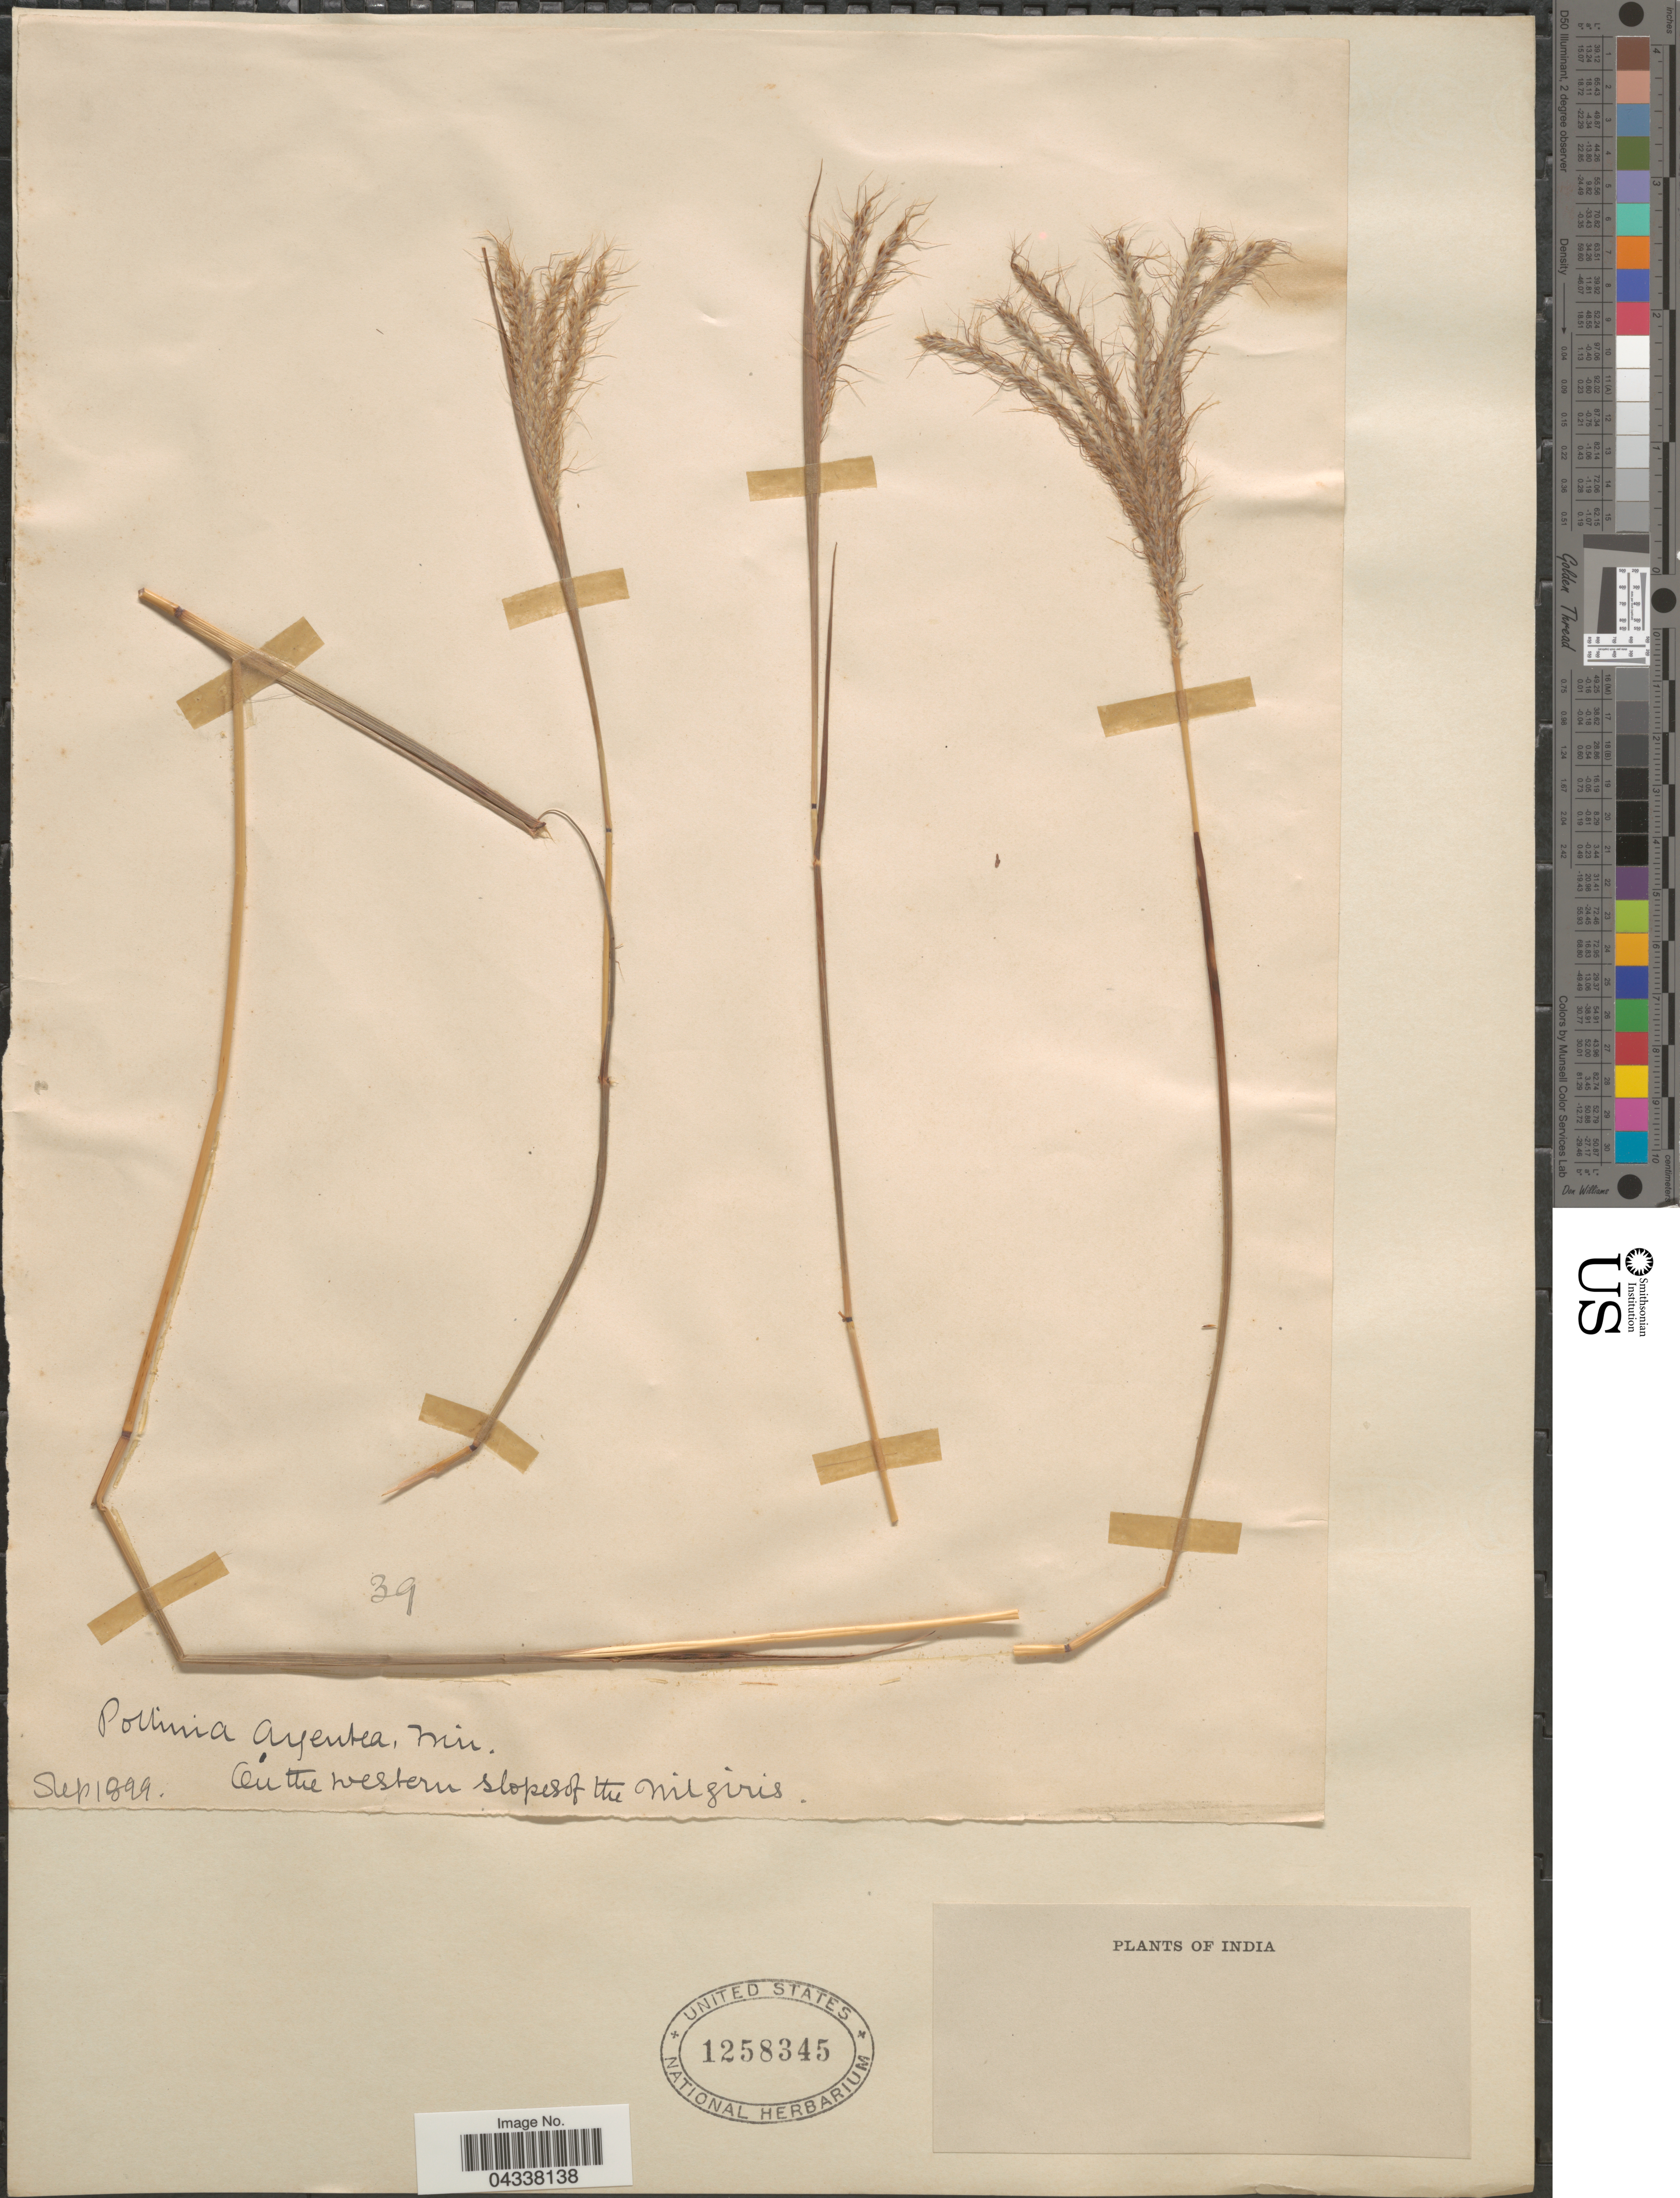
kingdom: Plantae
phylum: Tracheophyta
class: Liliopsida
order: Poales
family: Poaceae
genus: Pseudopogonatherum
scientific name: Pseudopogonatherum trispicatum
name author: (Schult.) Ohwi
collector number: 39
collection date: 1899-09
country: India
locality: On the western slopes of the Nilgiris.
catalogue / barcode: US 1258345